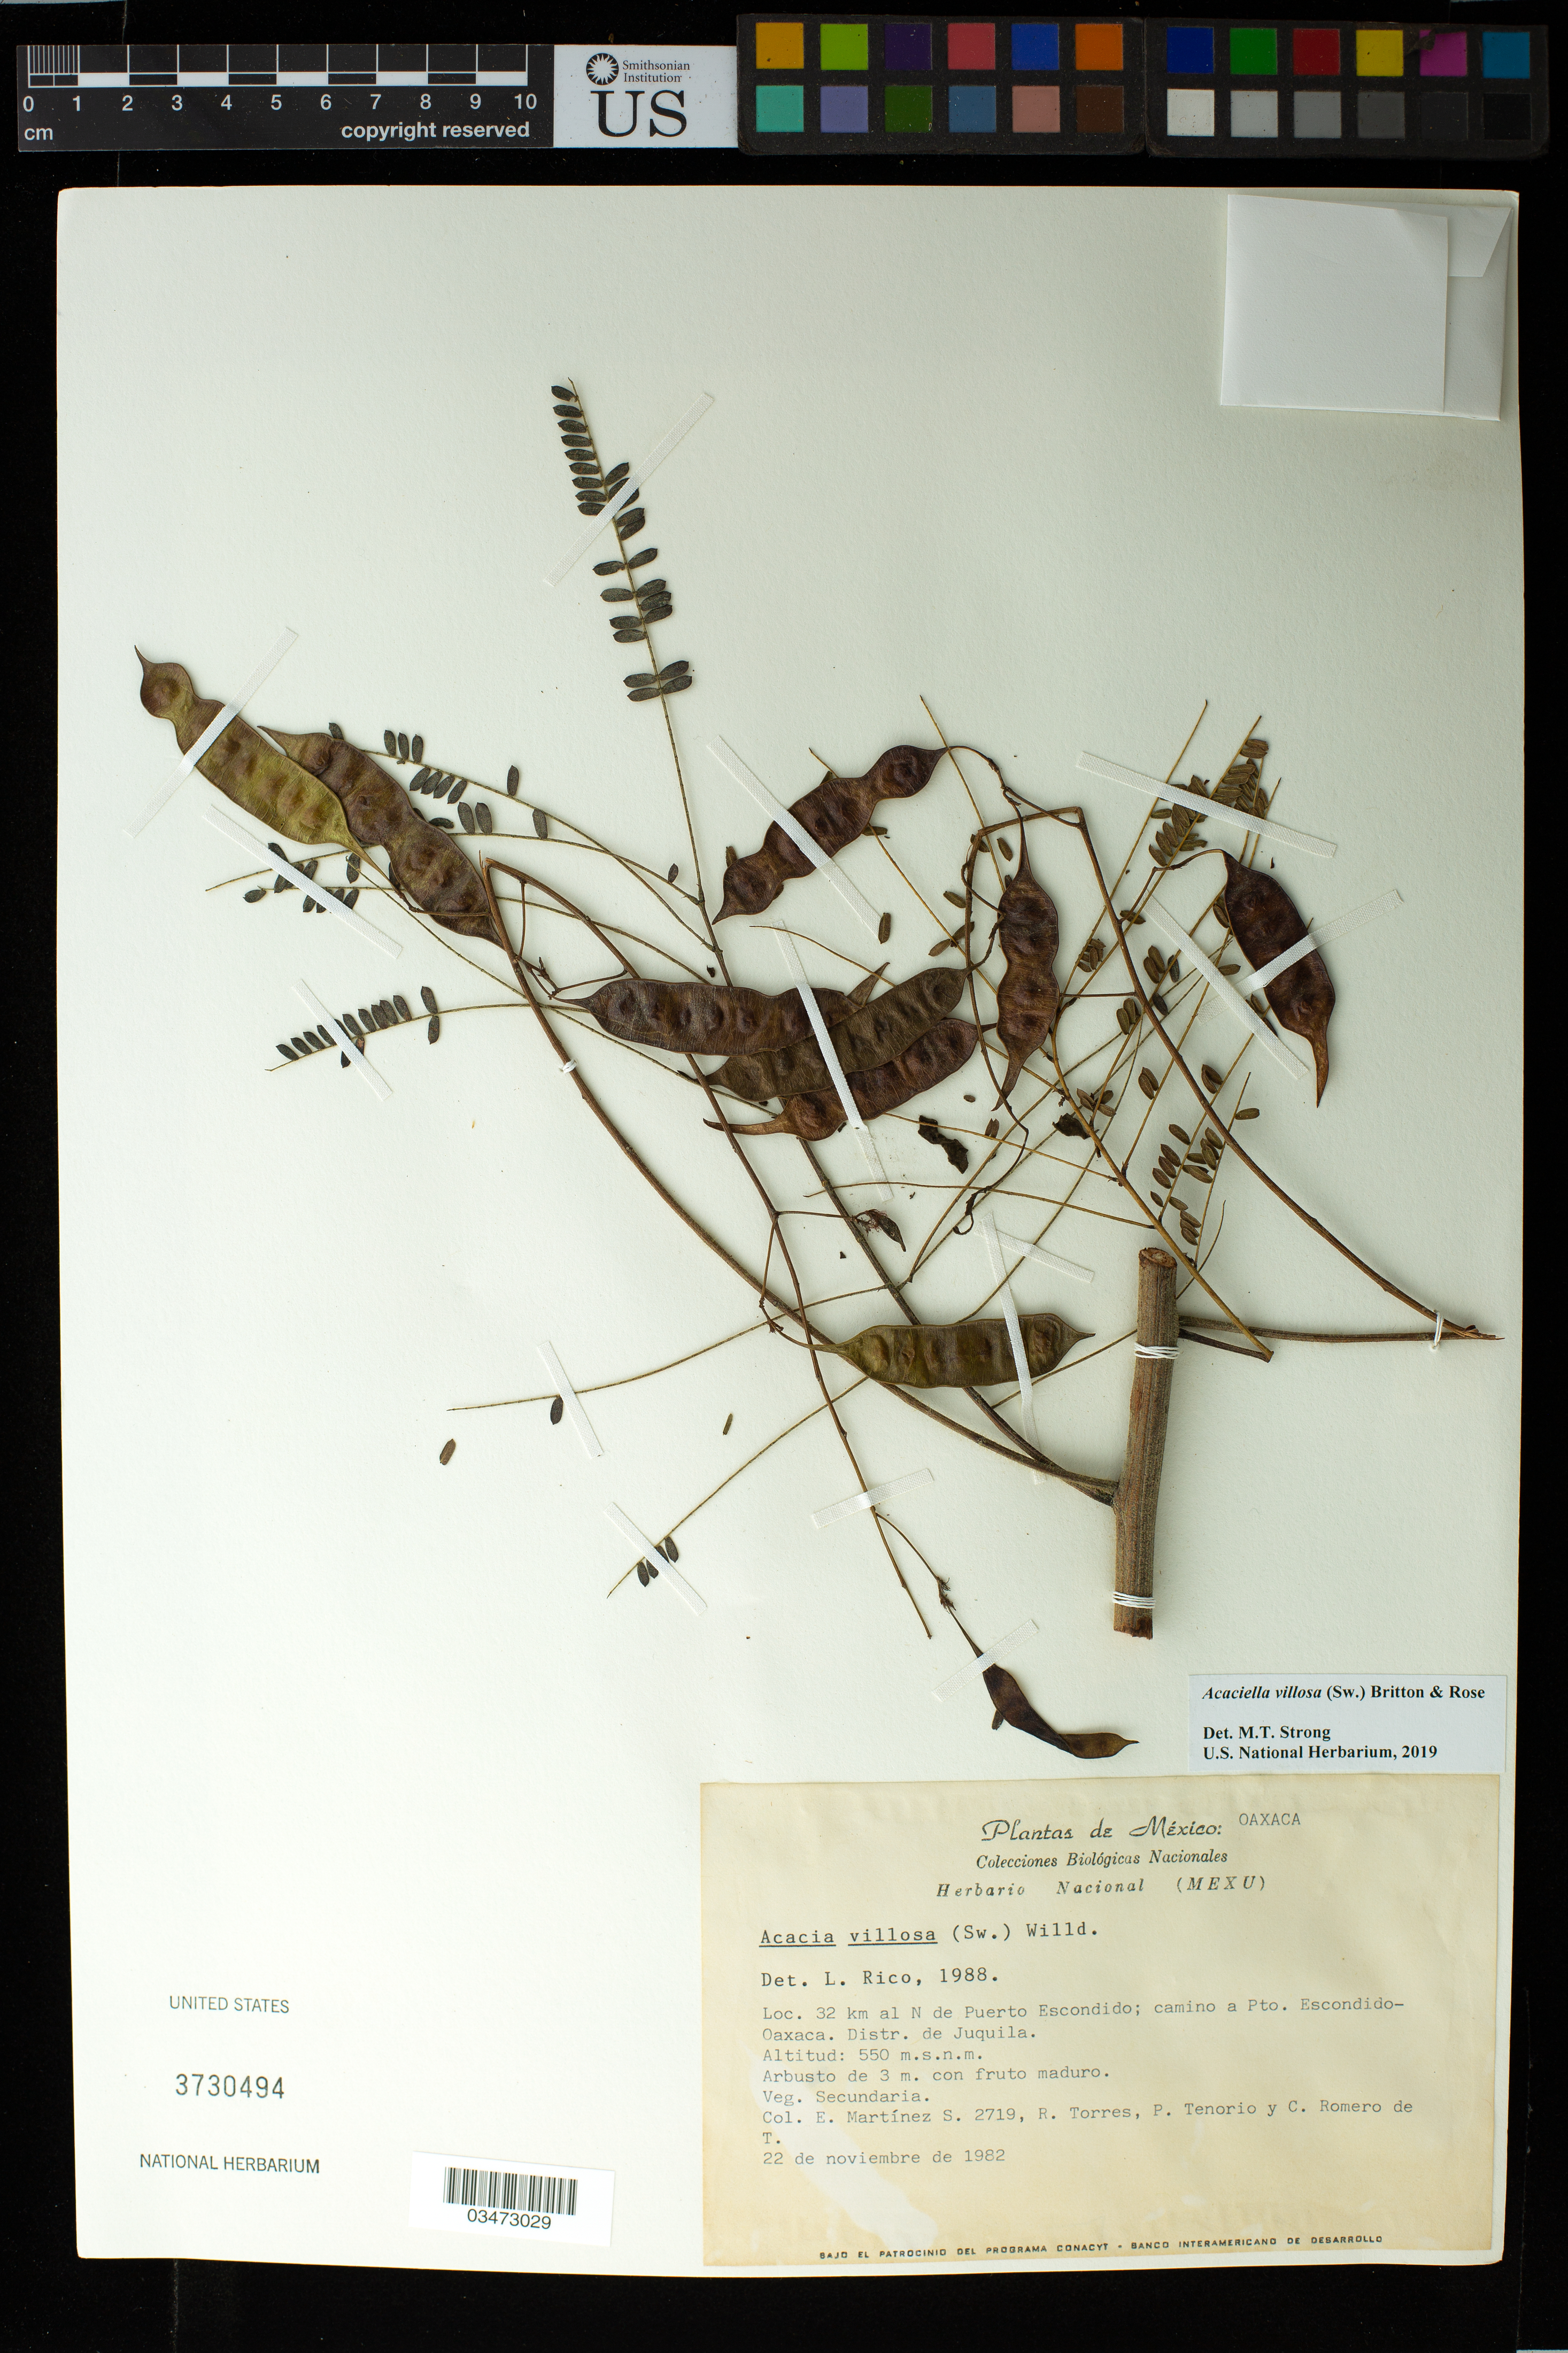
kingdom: Plantae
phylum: Tracheophyta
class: Magnoliopsida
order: Fabales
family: Fabaceae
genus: Acacia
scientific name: Acacia villosa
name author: (Sw.) Willd.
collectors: E. M. Martínez S., R. Torres, Tenorio, P. & C. Romero de T.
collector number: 2719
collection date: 1982-11-22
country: Mexico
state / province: Oaxaca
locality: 32 km al N de Puerto Escondido; camino a Pto. Escondido-Oaxaca. Distr. de Juquila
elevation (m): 550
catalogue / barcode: US 3730494